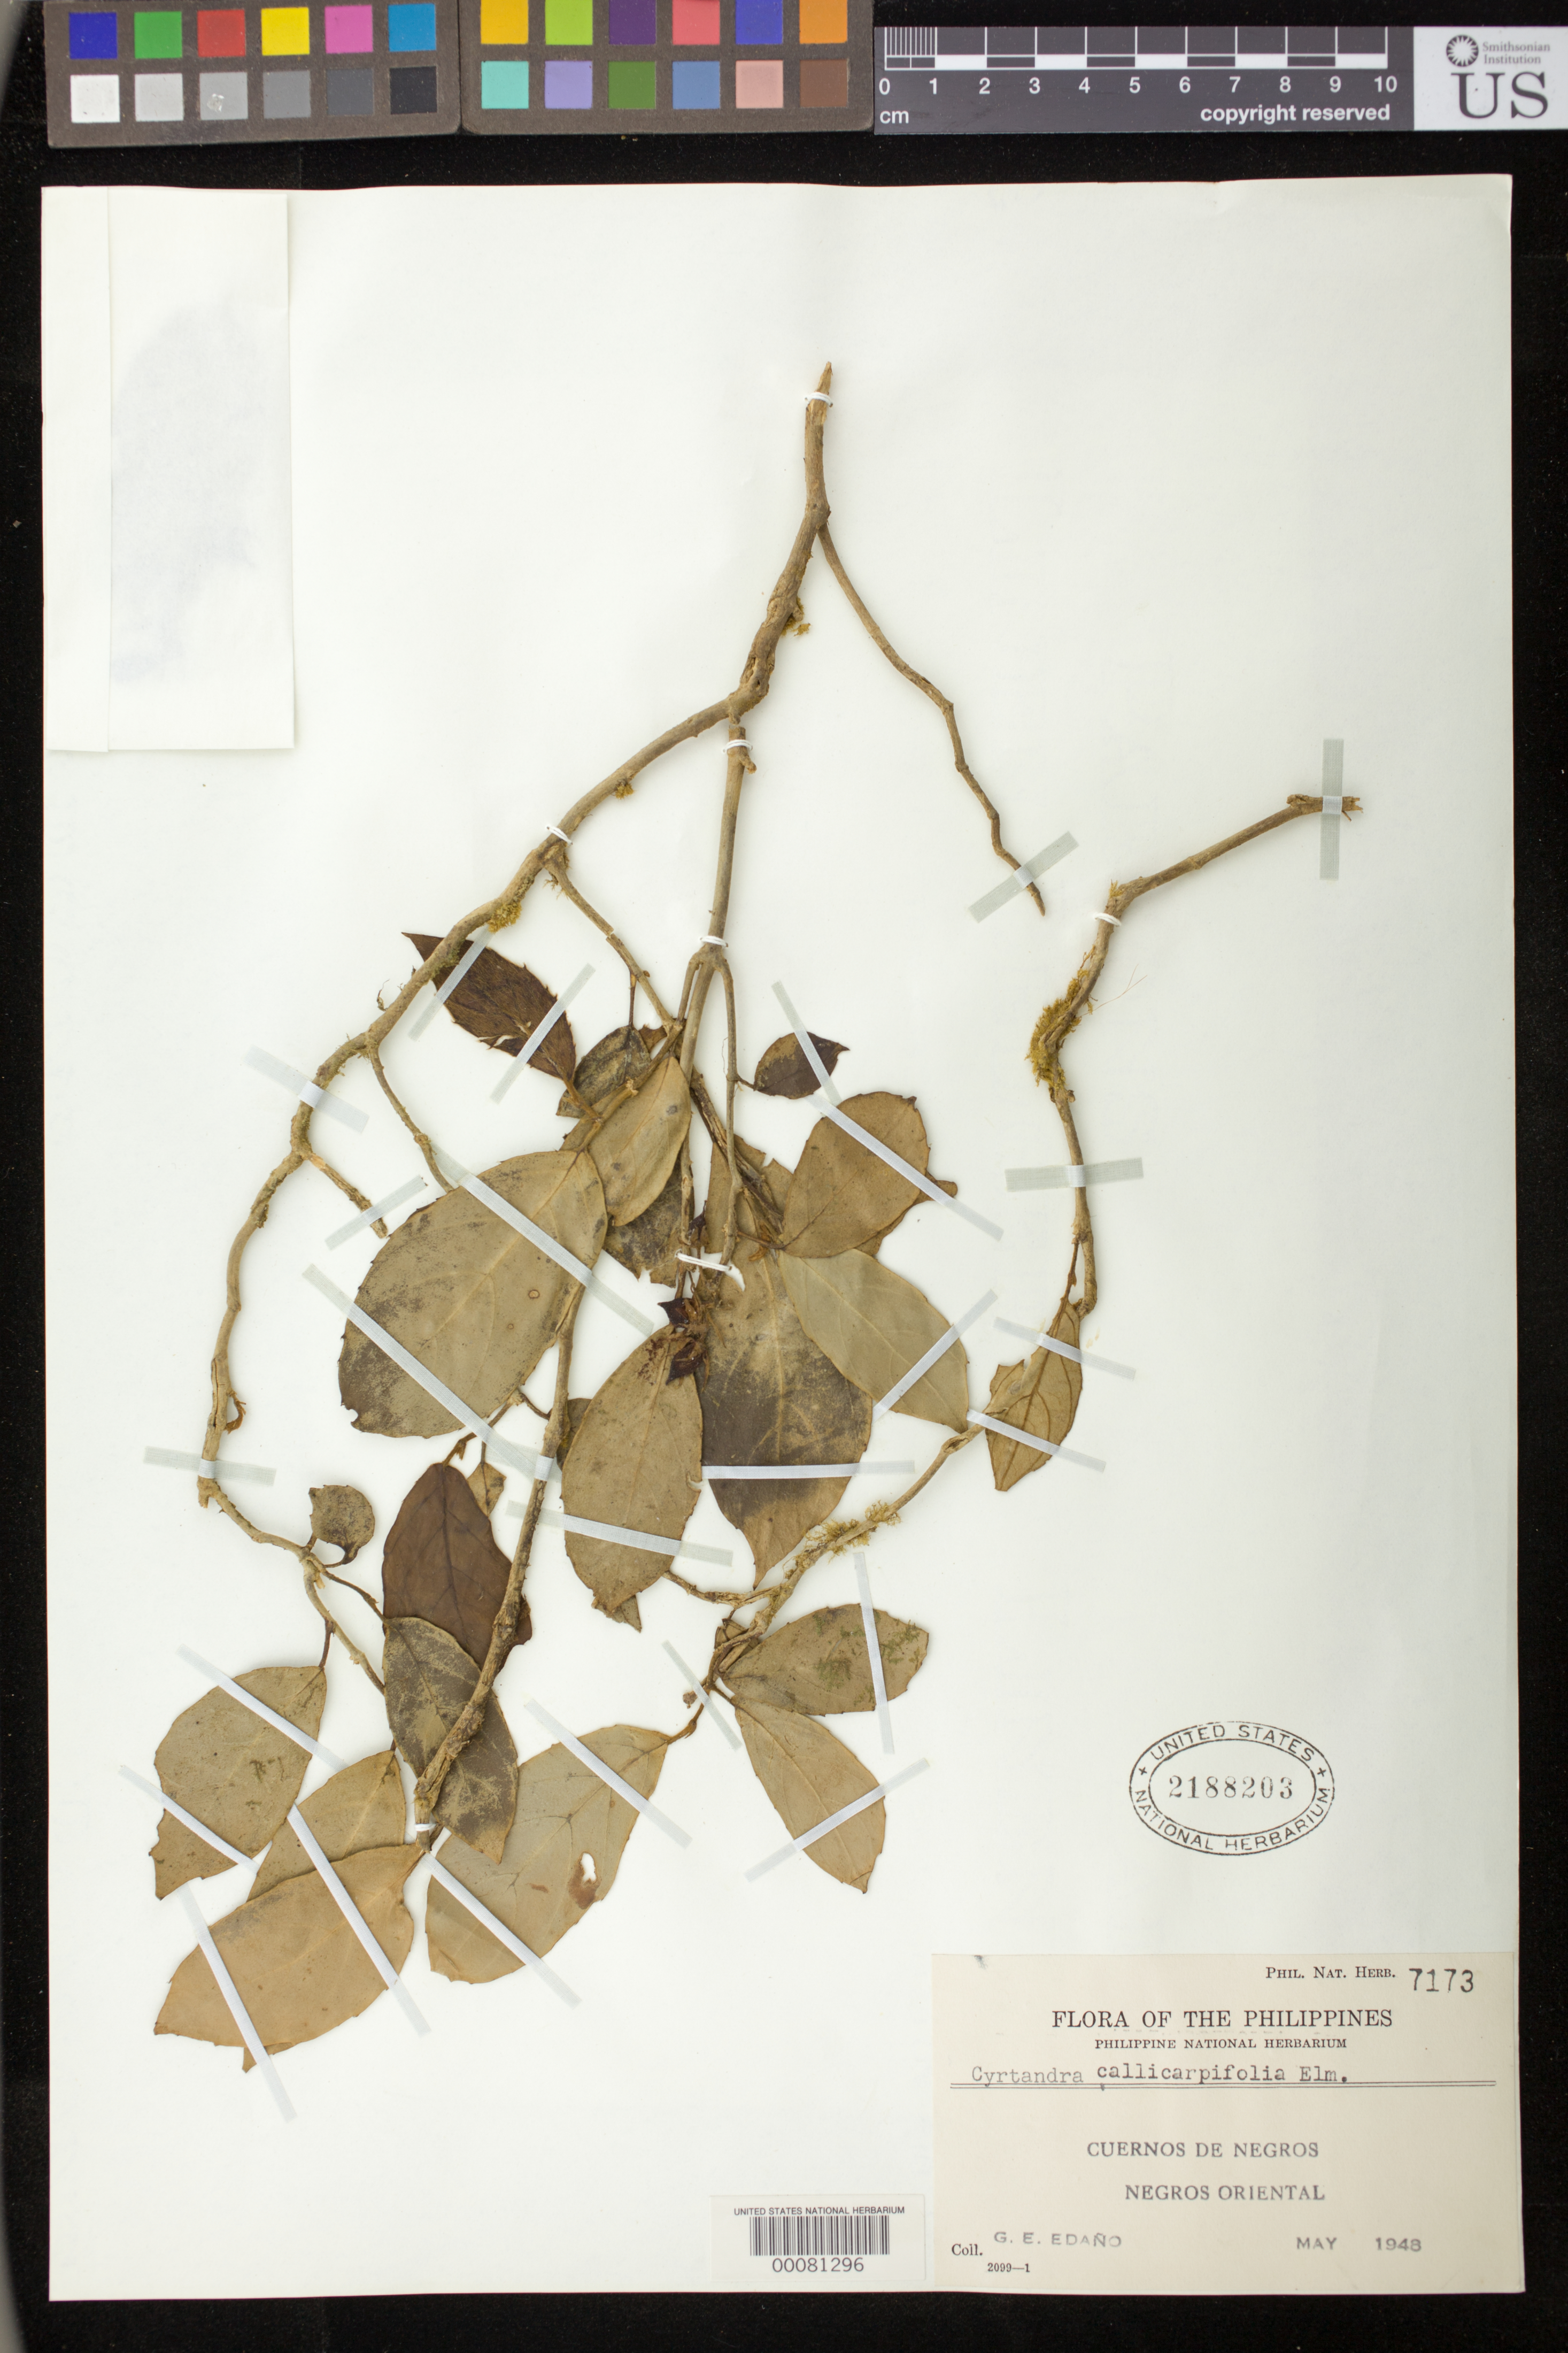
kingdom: Plantae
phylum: Tracheophyta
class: Magnoliopsida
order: Lamiales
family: Gesneriaceae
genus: Cyrtandra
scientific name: Cyrtandra callicarpifolia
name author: Elmer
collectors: G. E. Edaño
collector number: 7173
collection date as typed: May 1948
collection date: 1948-05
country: Philippines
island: Negros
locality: Negros oriental, Cuernos de negros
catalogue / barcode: US 2188203